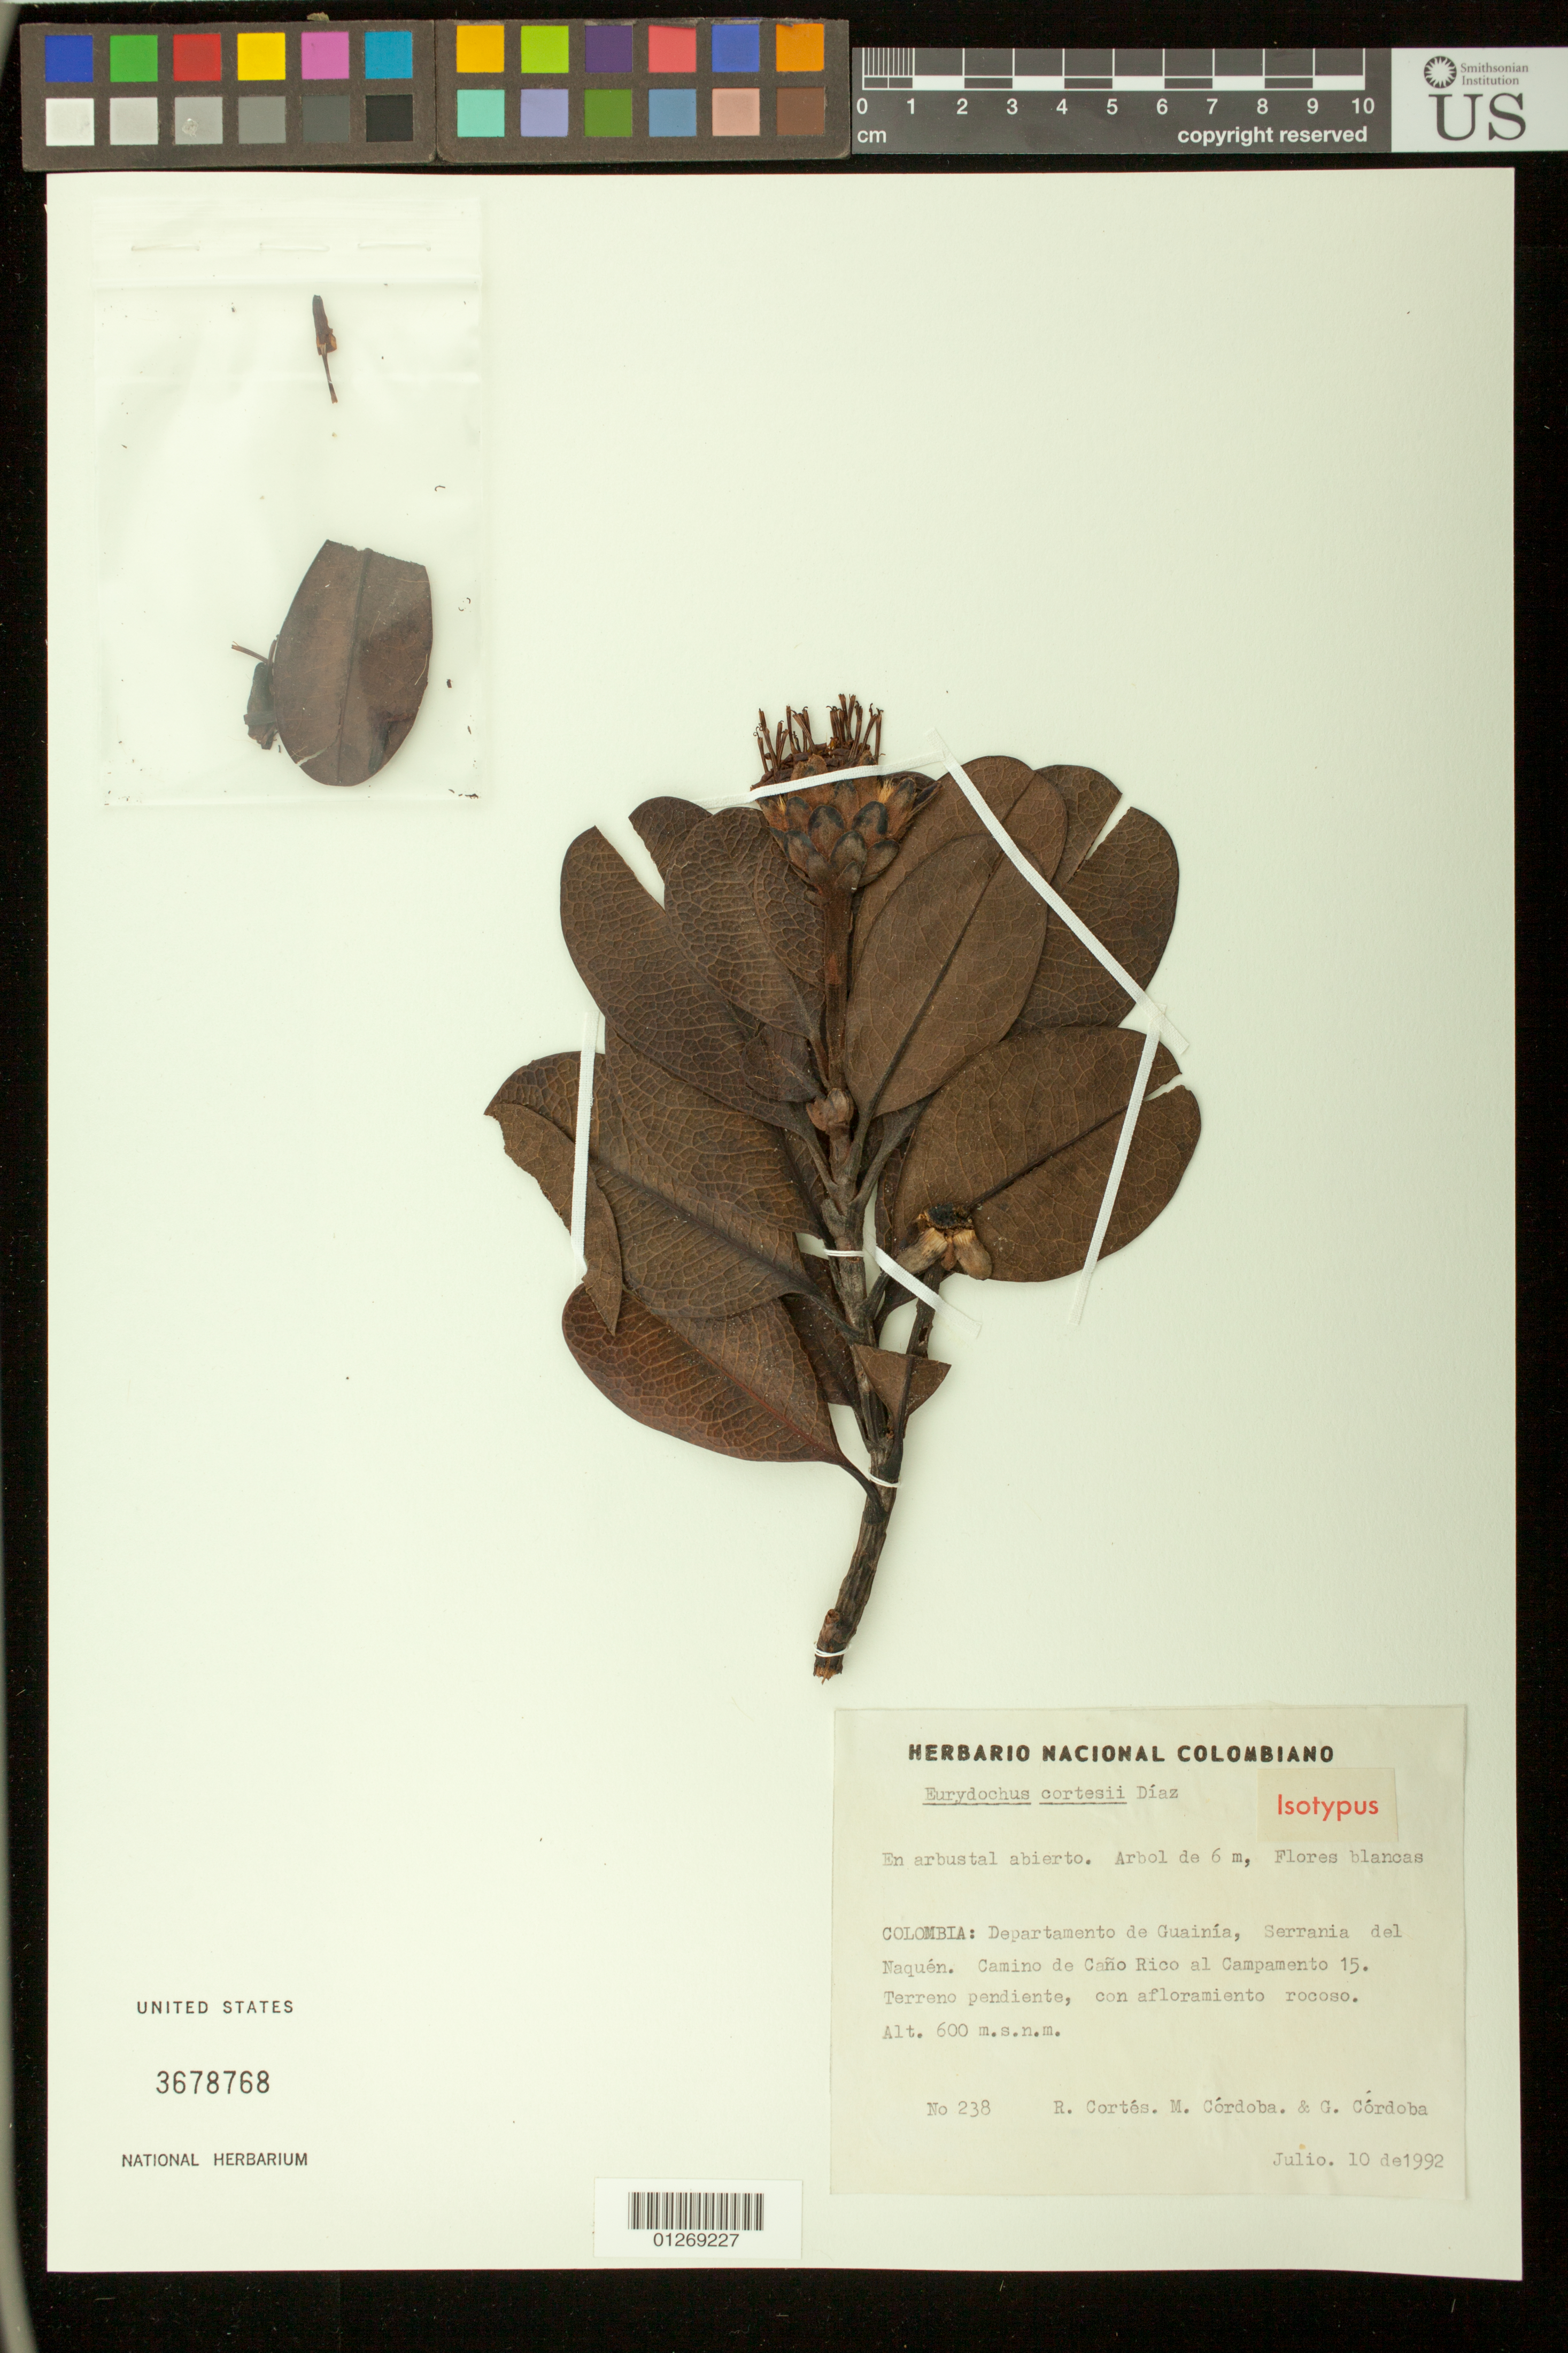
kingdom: Plantae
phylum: Tracheophyta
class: Magnoliopsida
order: Asterales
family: Asteraceae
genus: Eurydochus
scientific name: Eurydochus cortesii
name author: S. Díaz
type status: Isotype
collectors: R. Cortés, M. Córdoba & G. Córdoba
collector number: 238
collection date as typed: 10 Jul 1992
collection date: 1992-07-10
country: Colombia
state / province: Guainía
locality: Departamento de Guainía, Serrania del Naquén. Camino de Caño Rico al Campamento 15.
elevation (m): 600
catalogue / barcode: US 3678768